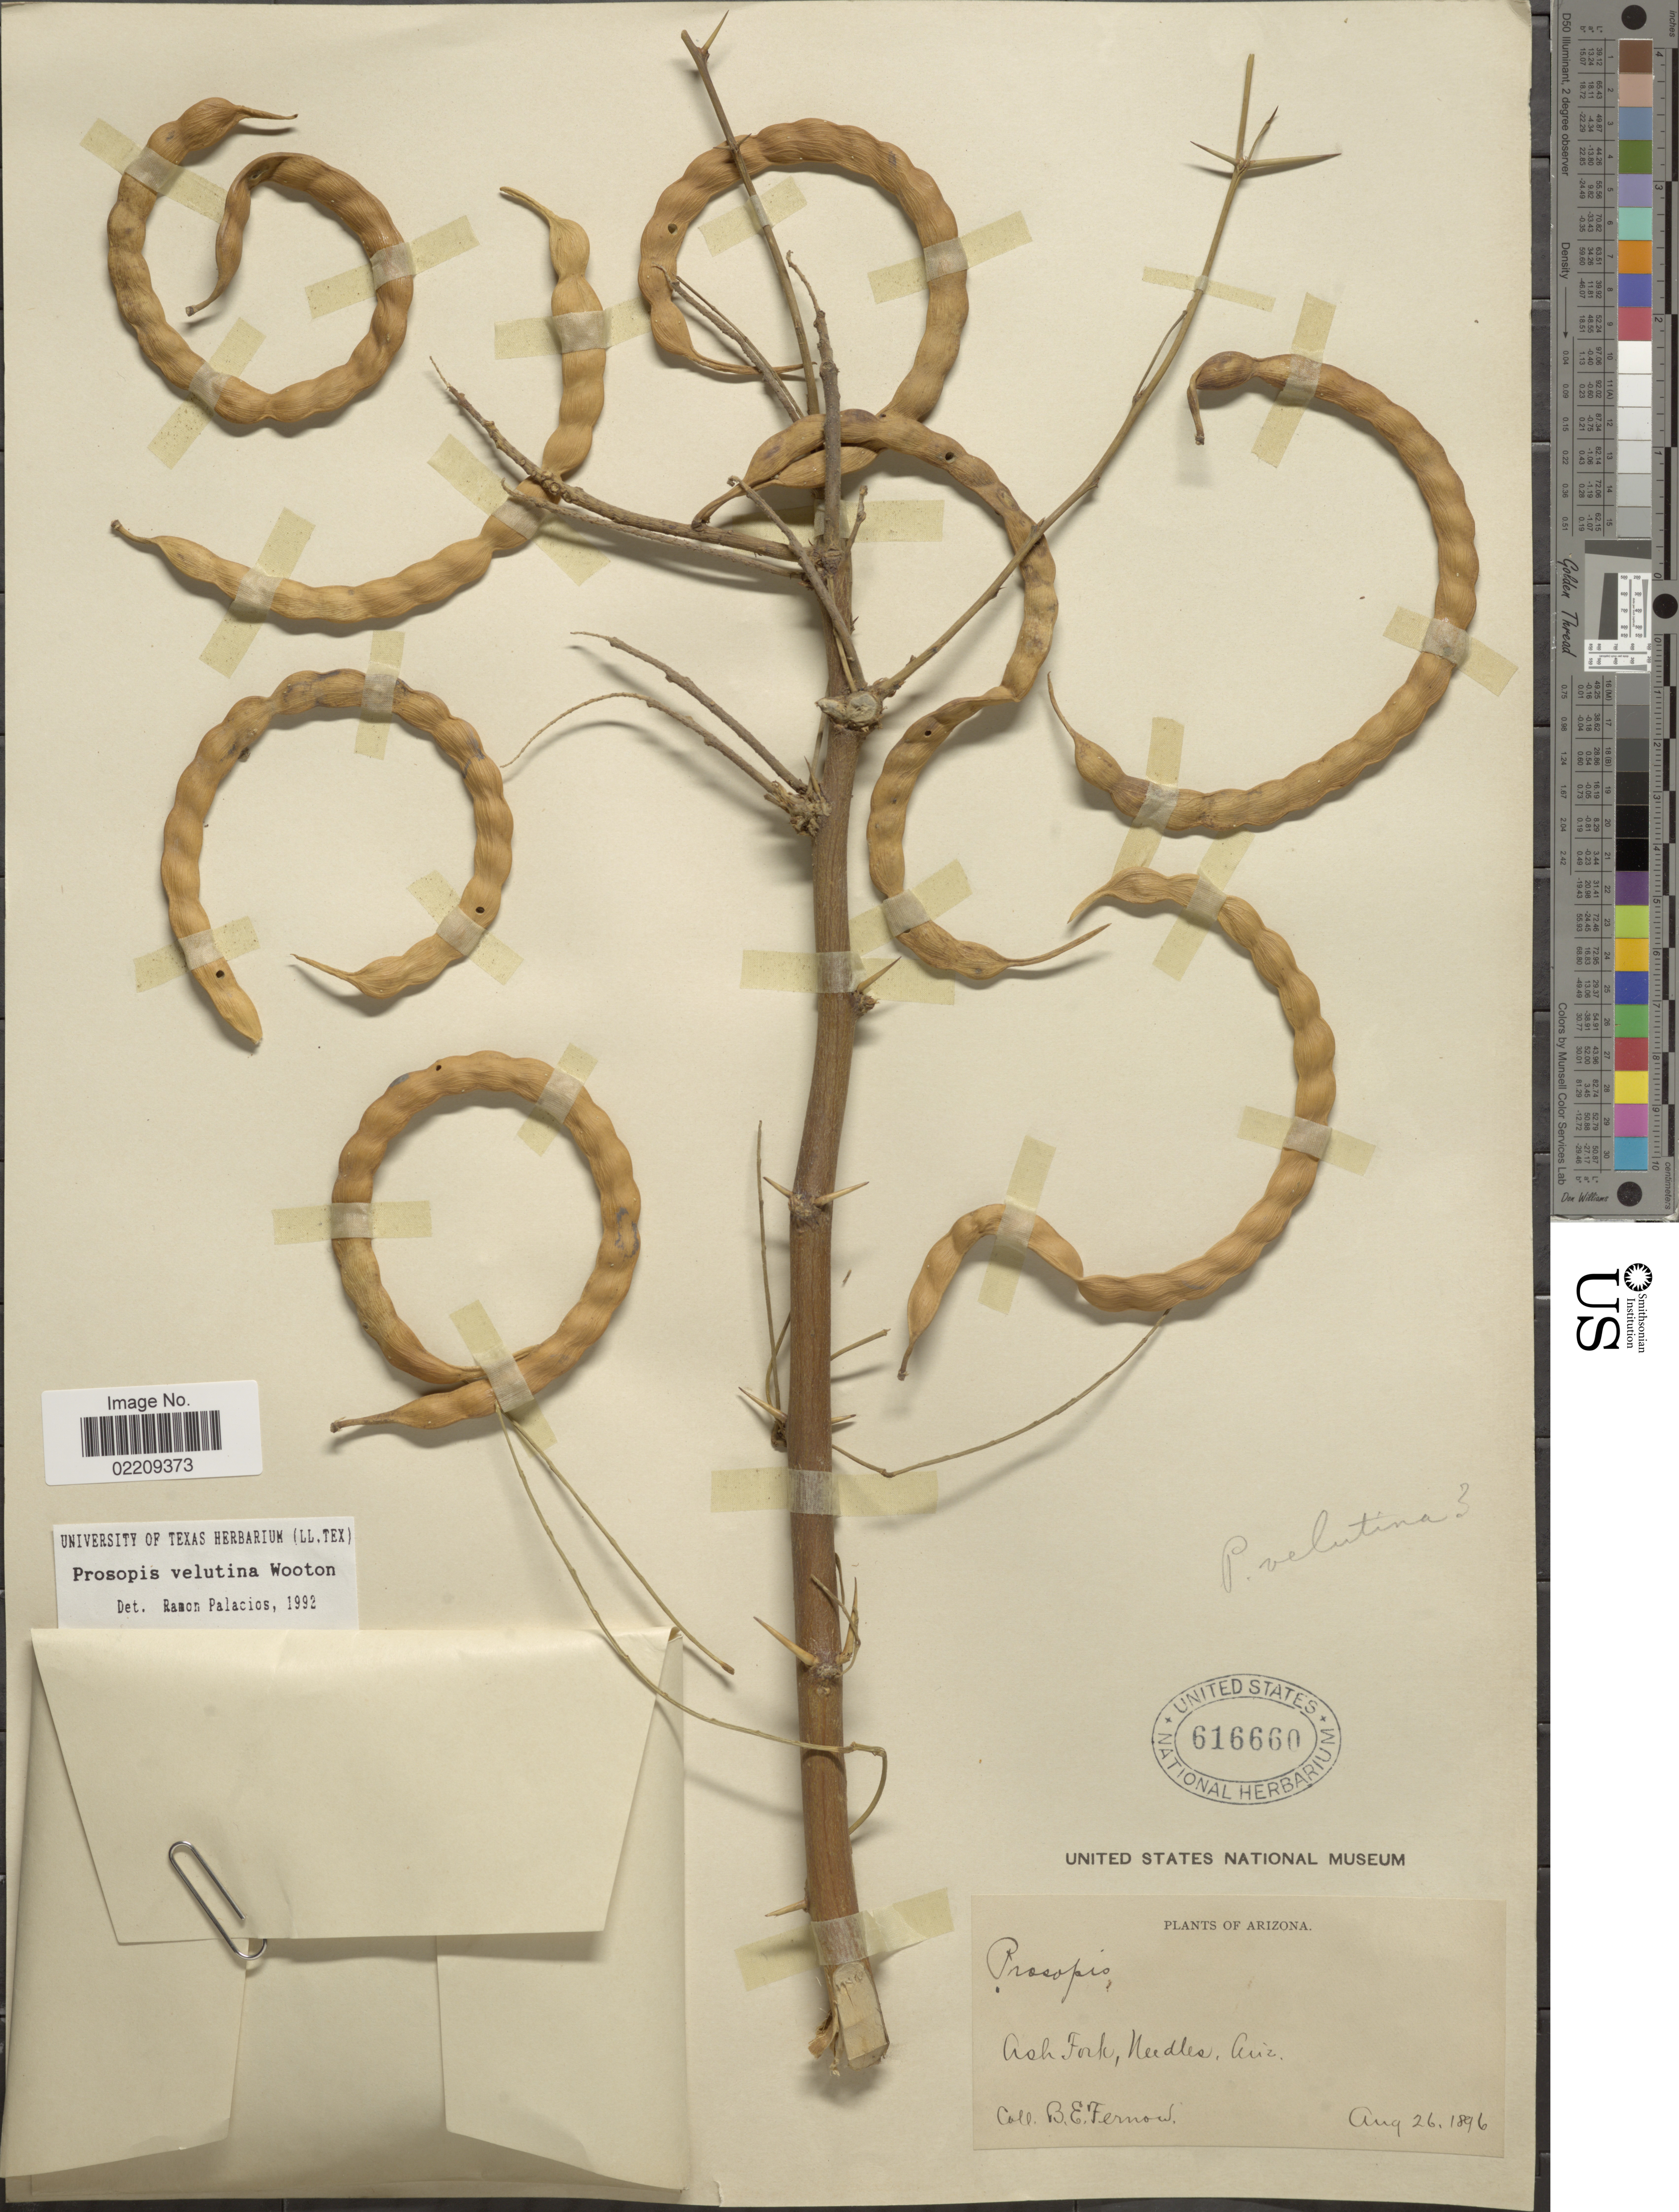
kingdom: Plantae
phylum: Tracheophyta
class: Magnoliopsida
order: Fabales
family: Fabaceae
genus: Neltuma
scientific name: Neltuma velutina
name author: (Wooton) Britton & Rose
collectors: B. Fernow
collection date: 1896-08-26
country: United States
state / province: Arizona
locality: Ash Fork, Needles.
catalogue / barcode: US 616660